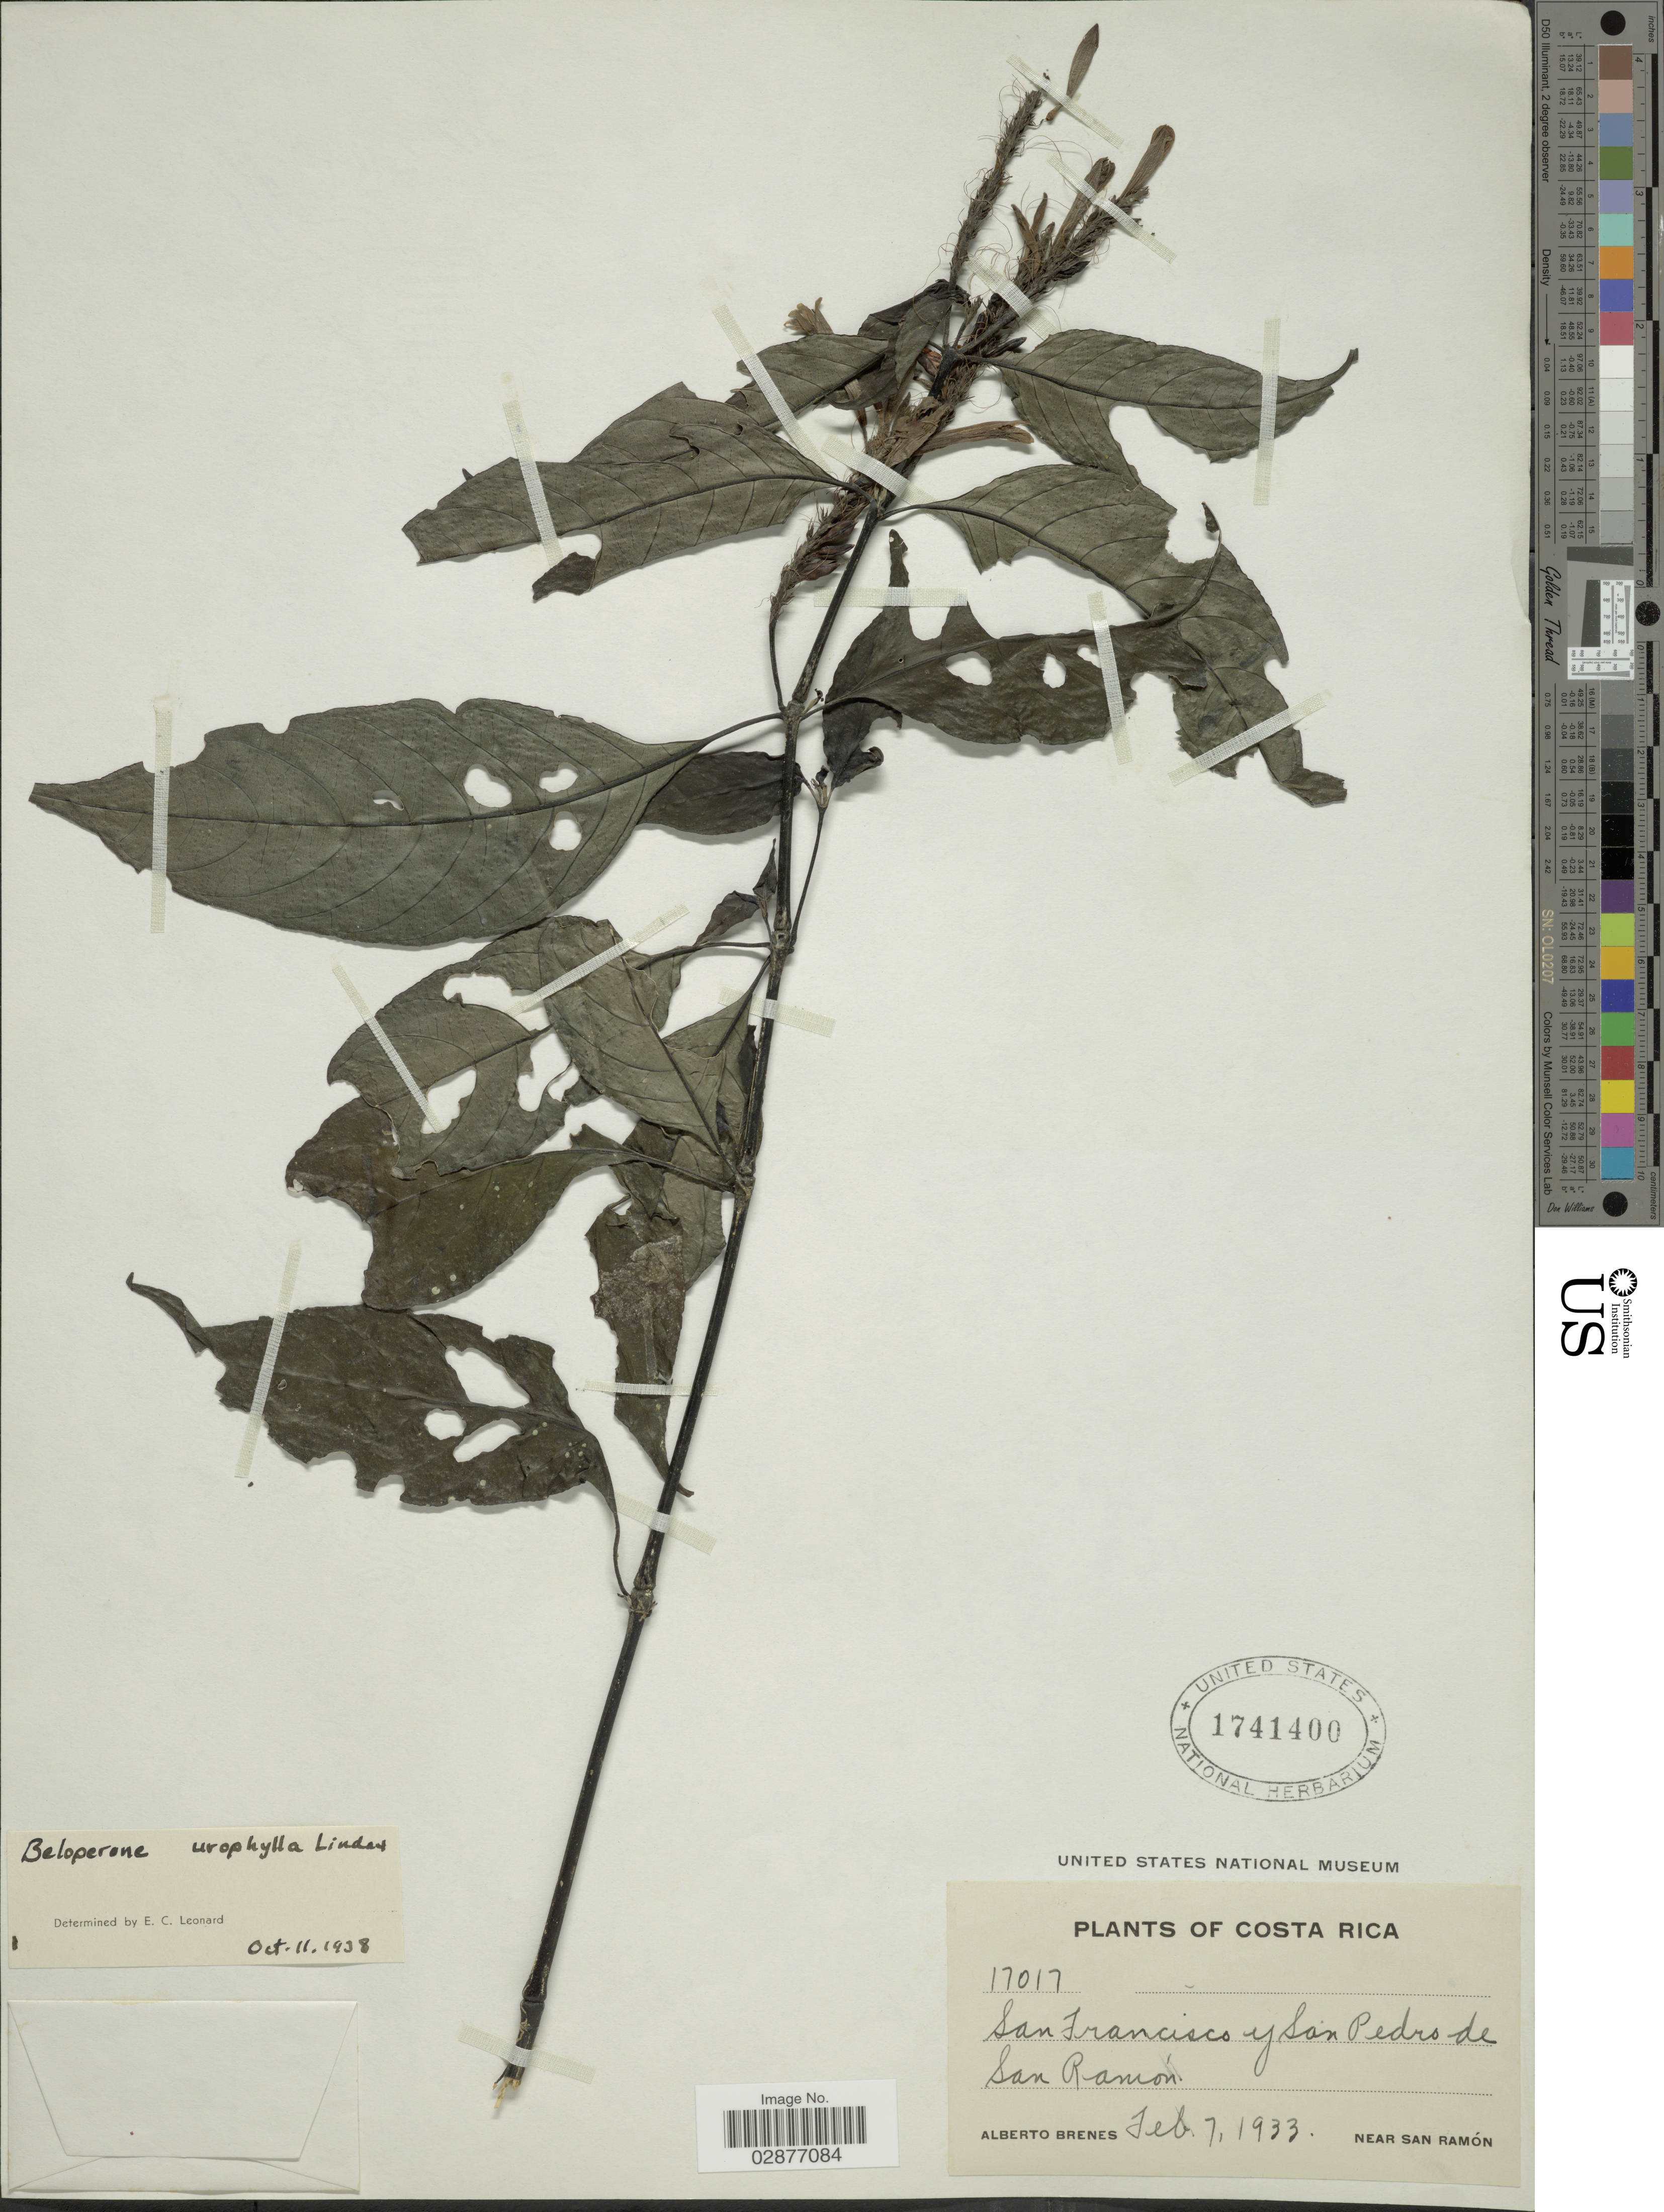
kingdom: Plantae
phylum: Tracheophyta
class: Magnoliopsida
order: Lamiales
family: Acanthaceae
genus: Justicia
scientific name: Justicia urophylla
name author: (Lindau) D.N. Gibson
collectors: A. Brenes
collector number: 17017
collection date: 1933-02-07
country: Costa Rica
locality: San Francisco y San Pedro de San Ramón. Near San Ramón.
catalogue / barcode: US 1741400